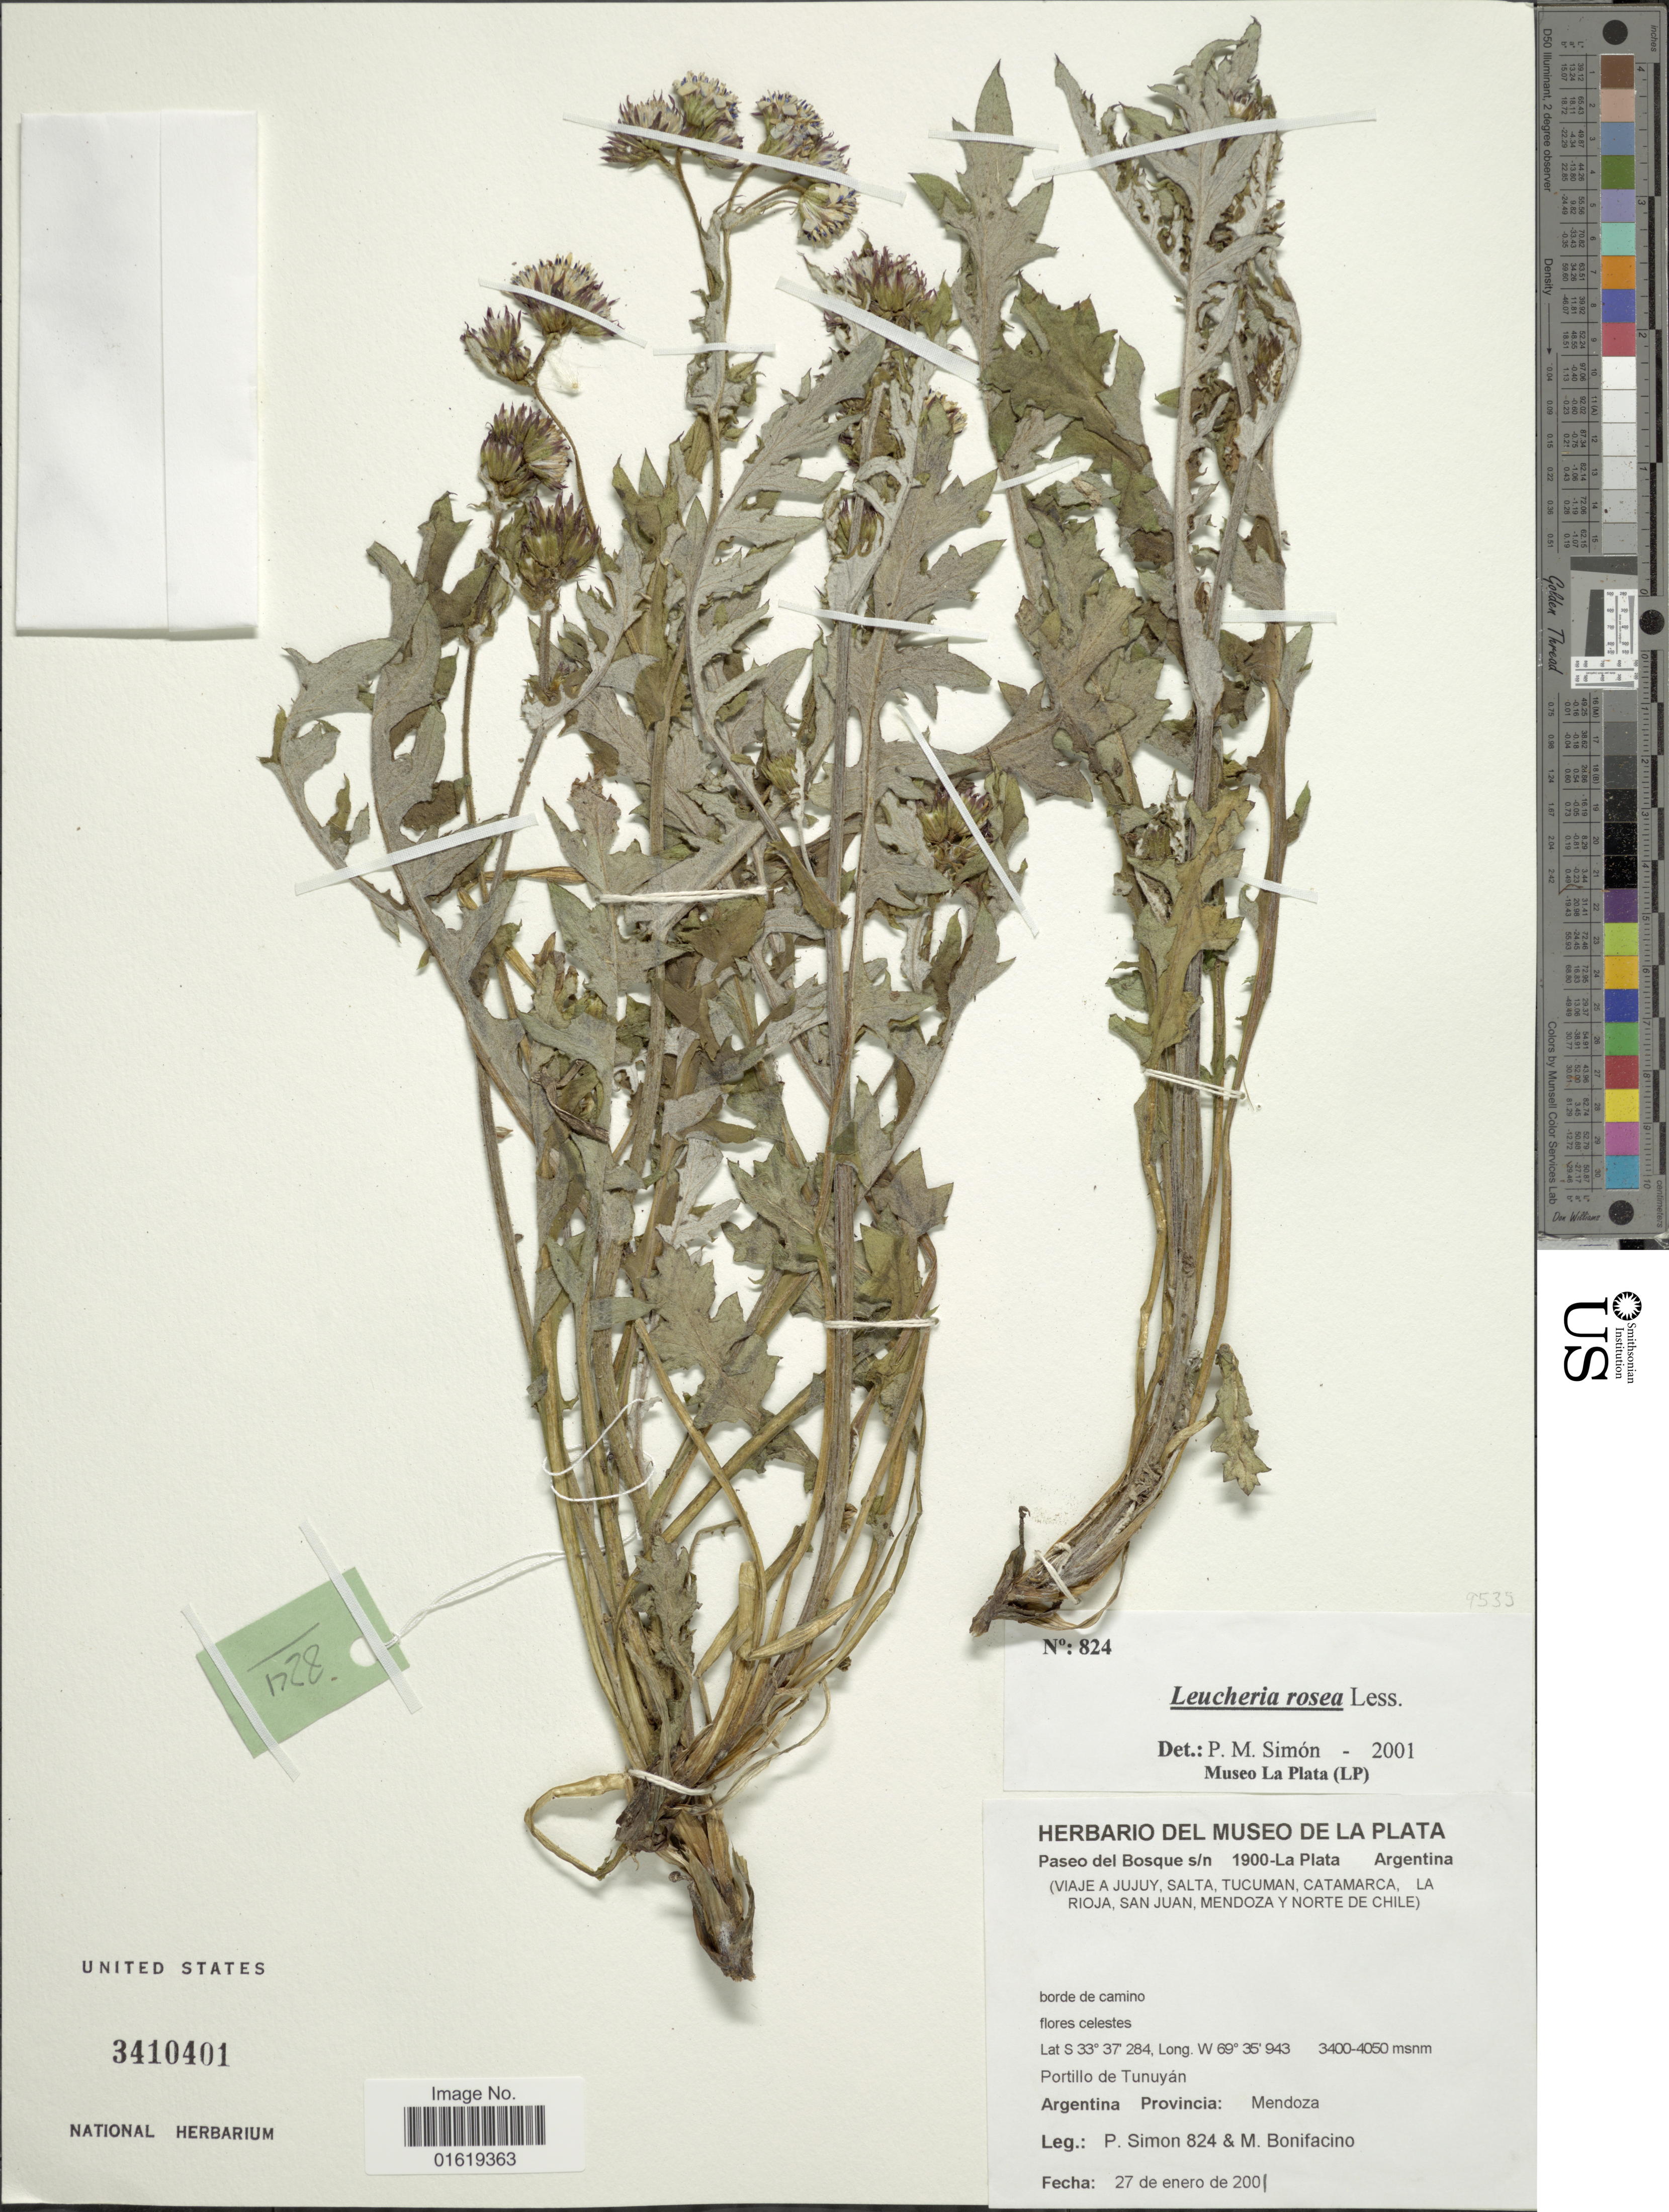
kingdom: Plantae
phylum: Tracheophyta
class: Magnoliopsida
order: Asterales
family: Asteraceae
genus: Leucheria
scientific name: Leucheria rosea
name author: Poepp. ex Less.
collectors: P. Simon & M. Bonifacino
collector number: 824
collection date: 2001-01-27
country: Argentina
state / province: Mendoza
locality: Portillo de Tunuyán. Argentina. Provincia: Mendoza.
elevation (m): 3400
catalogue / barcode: US 3410401